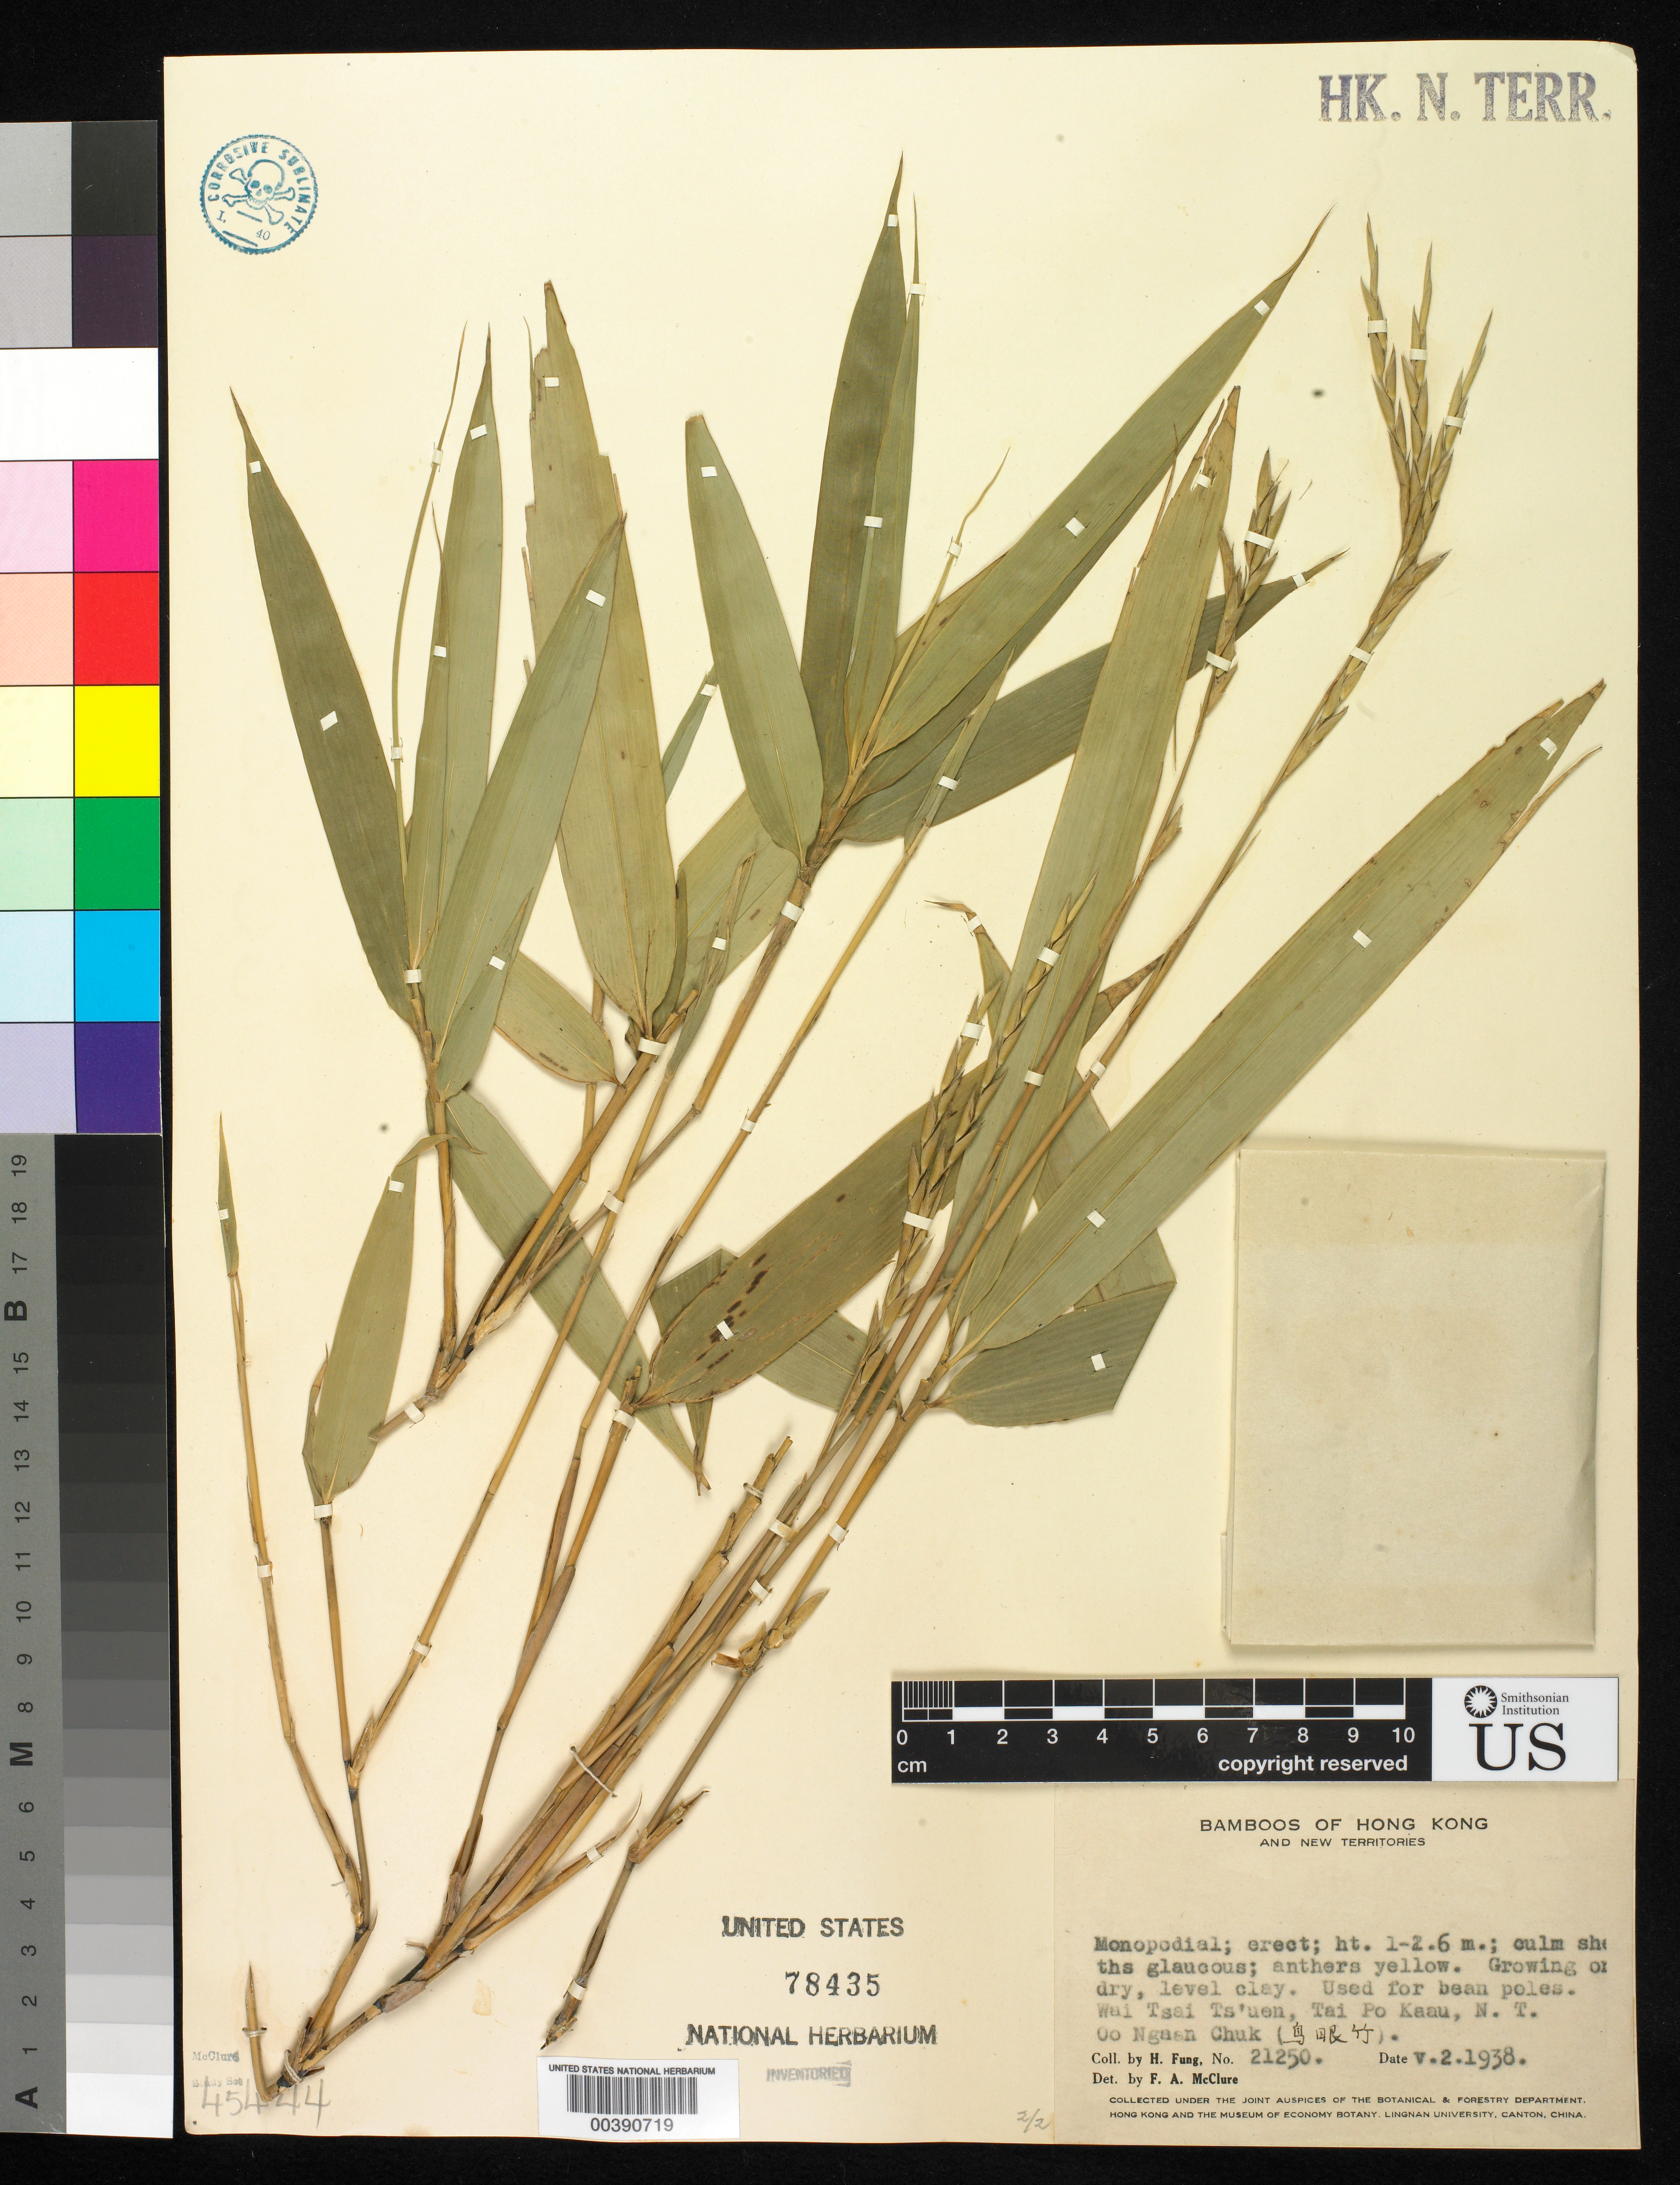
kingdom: Plantae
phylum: Tracheophyta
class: Liliopsida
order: Poales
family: Poaceae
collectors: H. L. Fung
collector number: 21250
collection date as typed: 02 May 1938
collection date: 1938-05-02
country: China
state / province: Hong Kong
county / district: New Territories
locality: Tai po kaau, wai tsai ts'uen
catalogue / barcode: US 78435